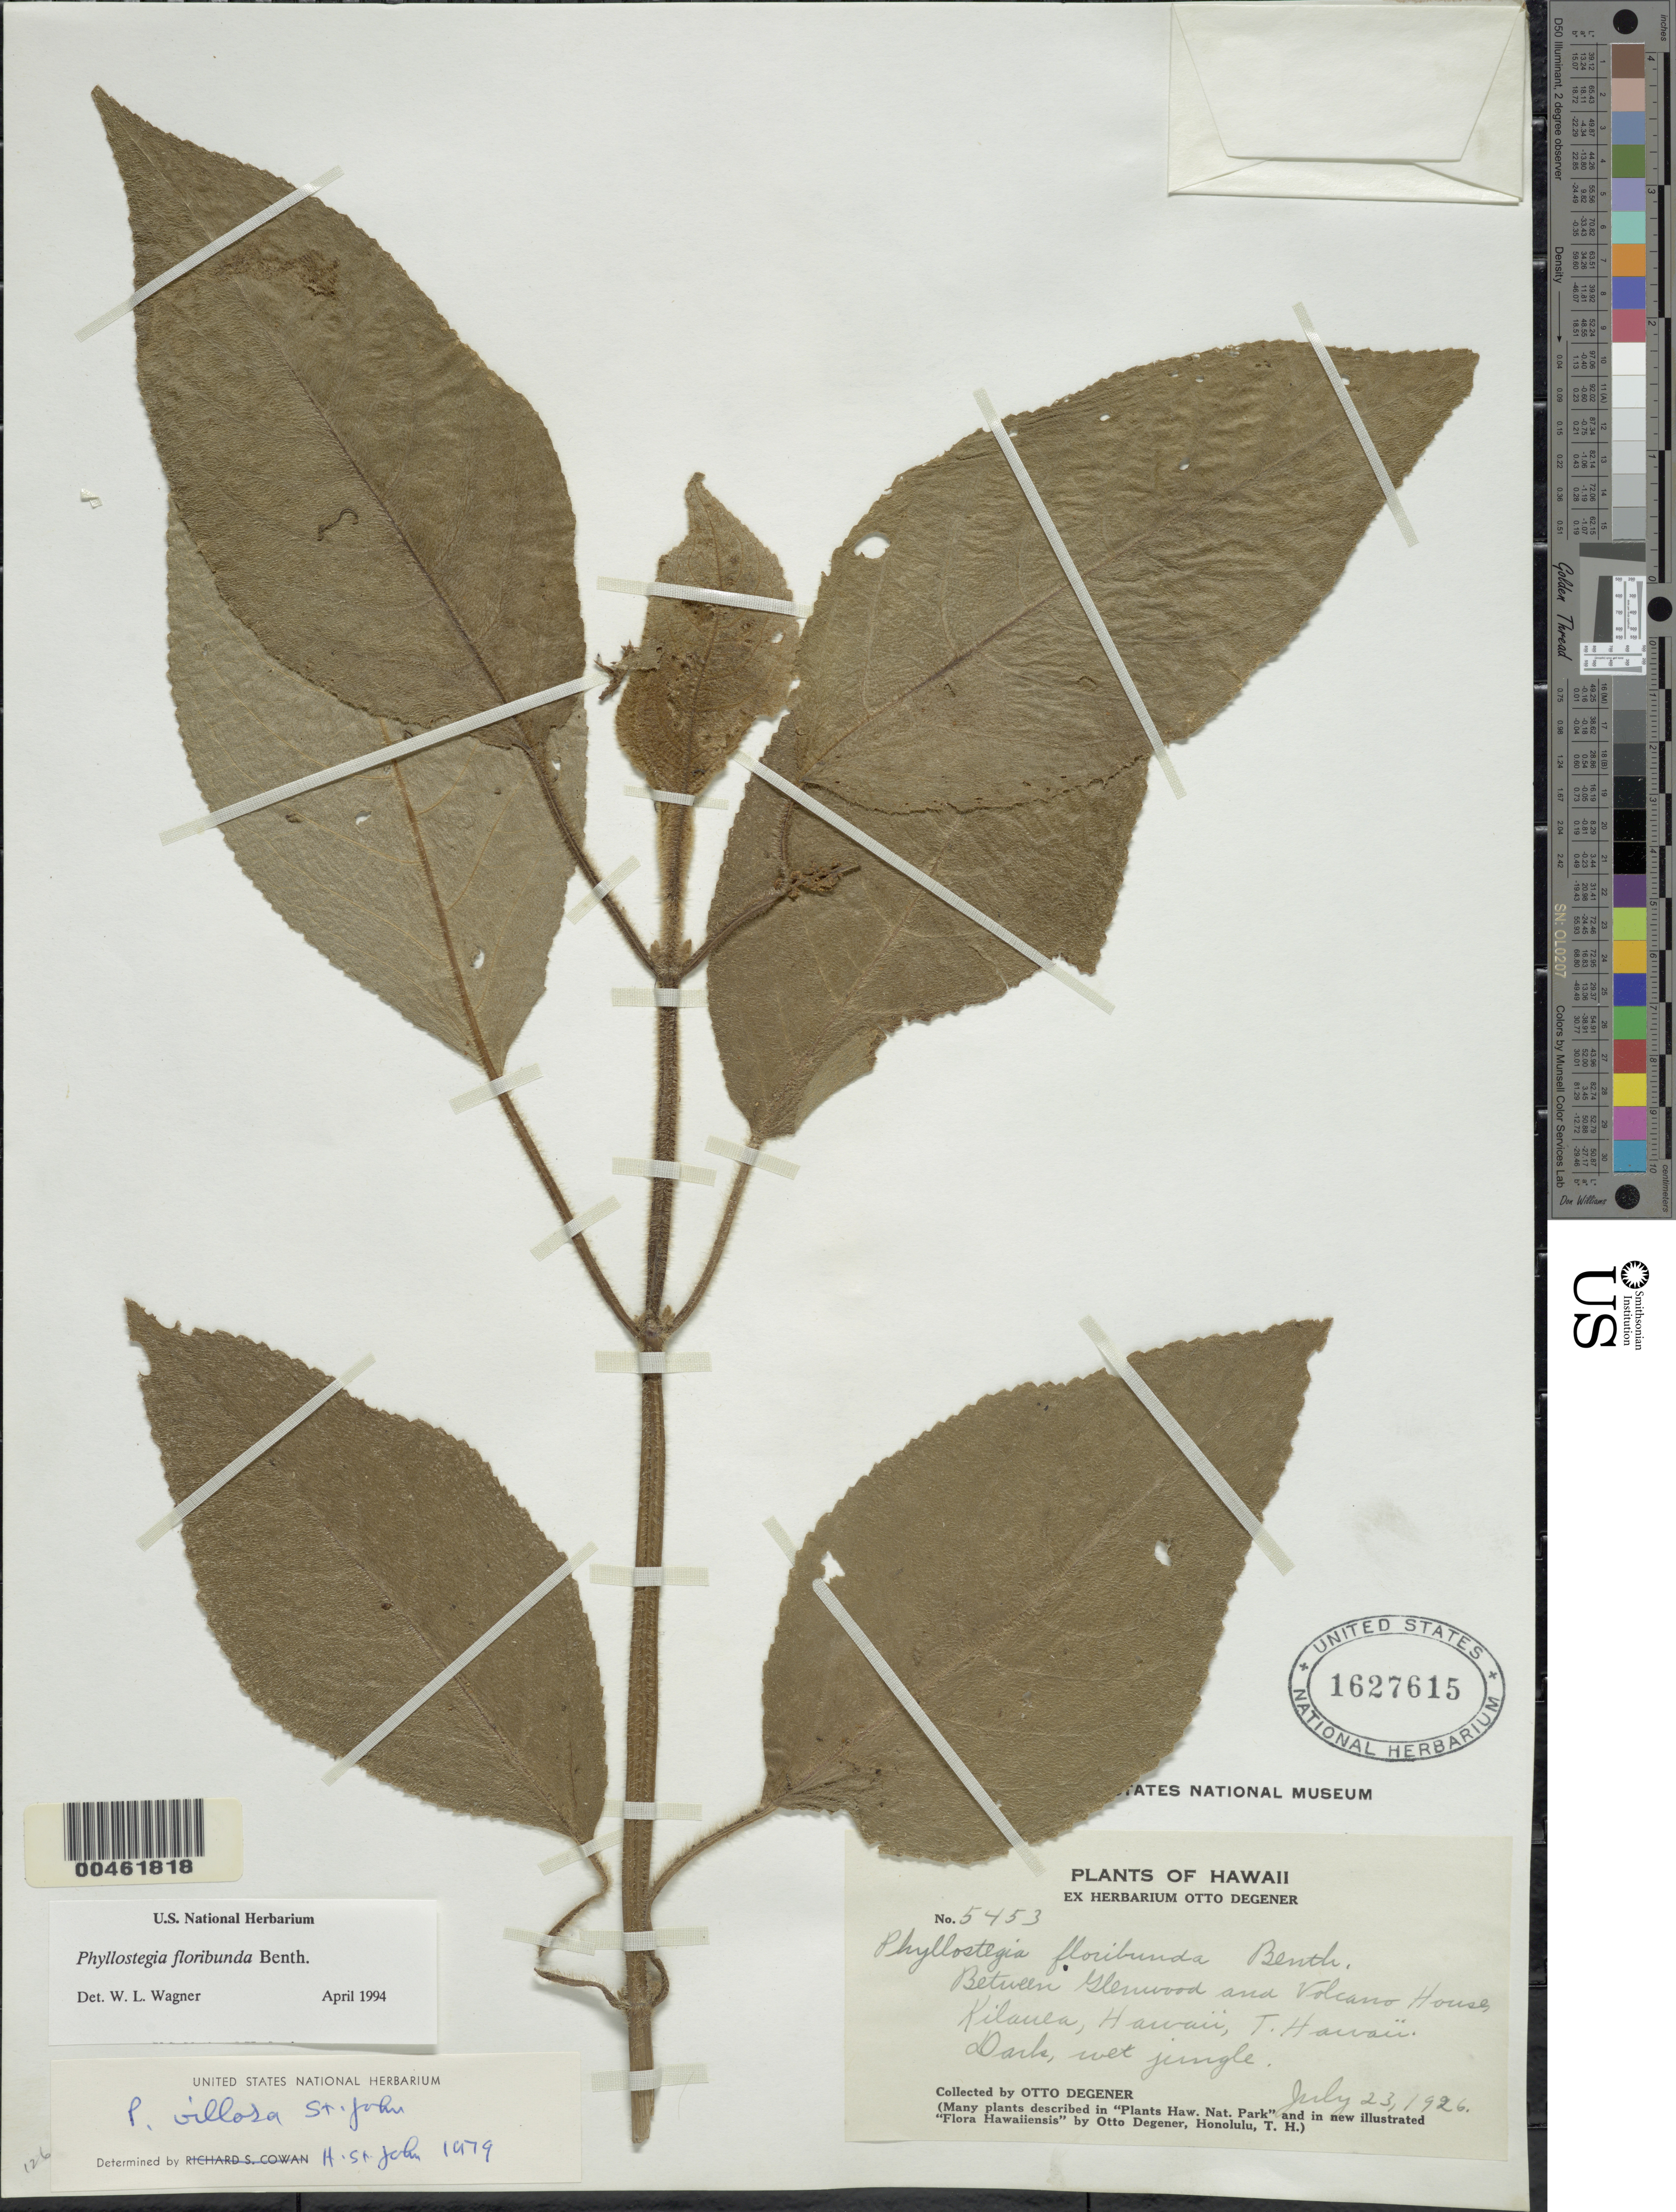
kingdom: Plantae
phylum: Tracheophyta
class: Magnoliopsida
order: Lamiales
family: Lamiaceae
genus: Phyllostegia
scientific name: Phyllostegia floribunda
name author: Benth.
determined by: Wagner, W. L., (BOT), Smithsonian Institution - National Museum of Natural History (UNITED STATES)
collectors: O. Degener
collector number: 5453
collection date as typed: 23 Jul 1926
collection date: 1926-07-23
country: United States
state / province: Hawaii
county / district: Hawaii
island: Hawaii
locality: Between Glenwood and Volcano House, Kilauea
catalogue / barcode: US 1627615